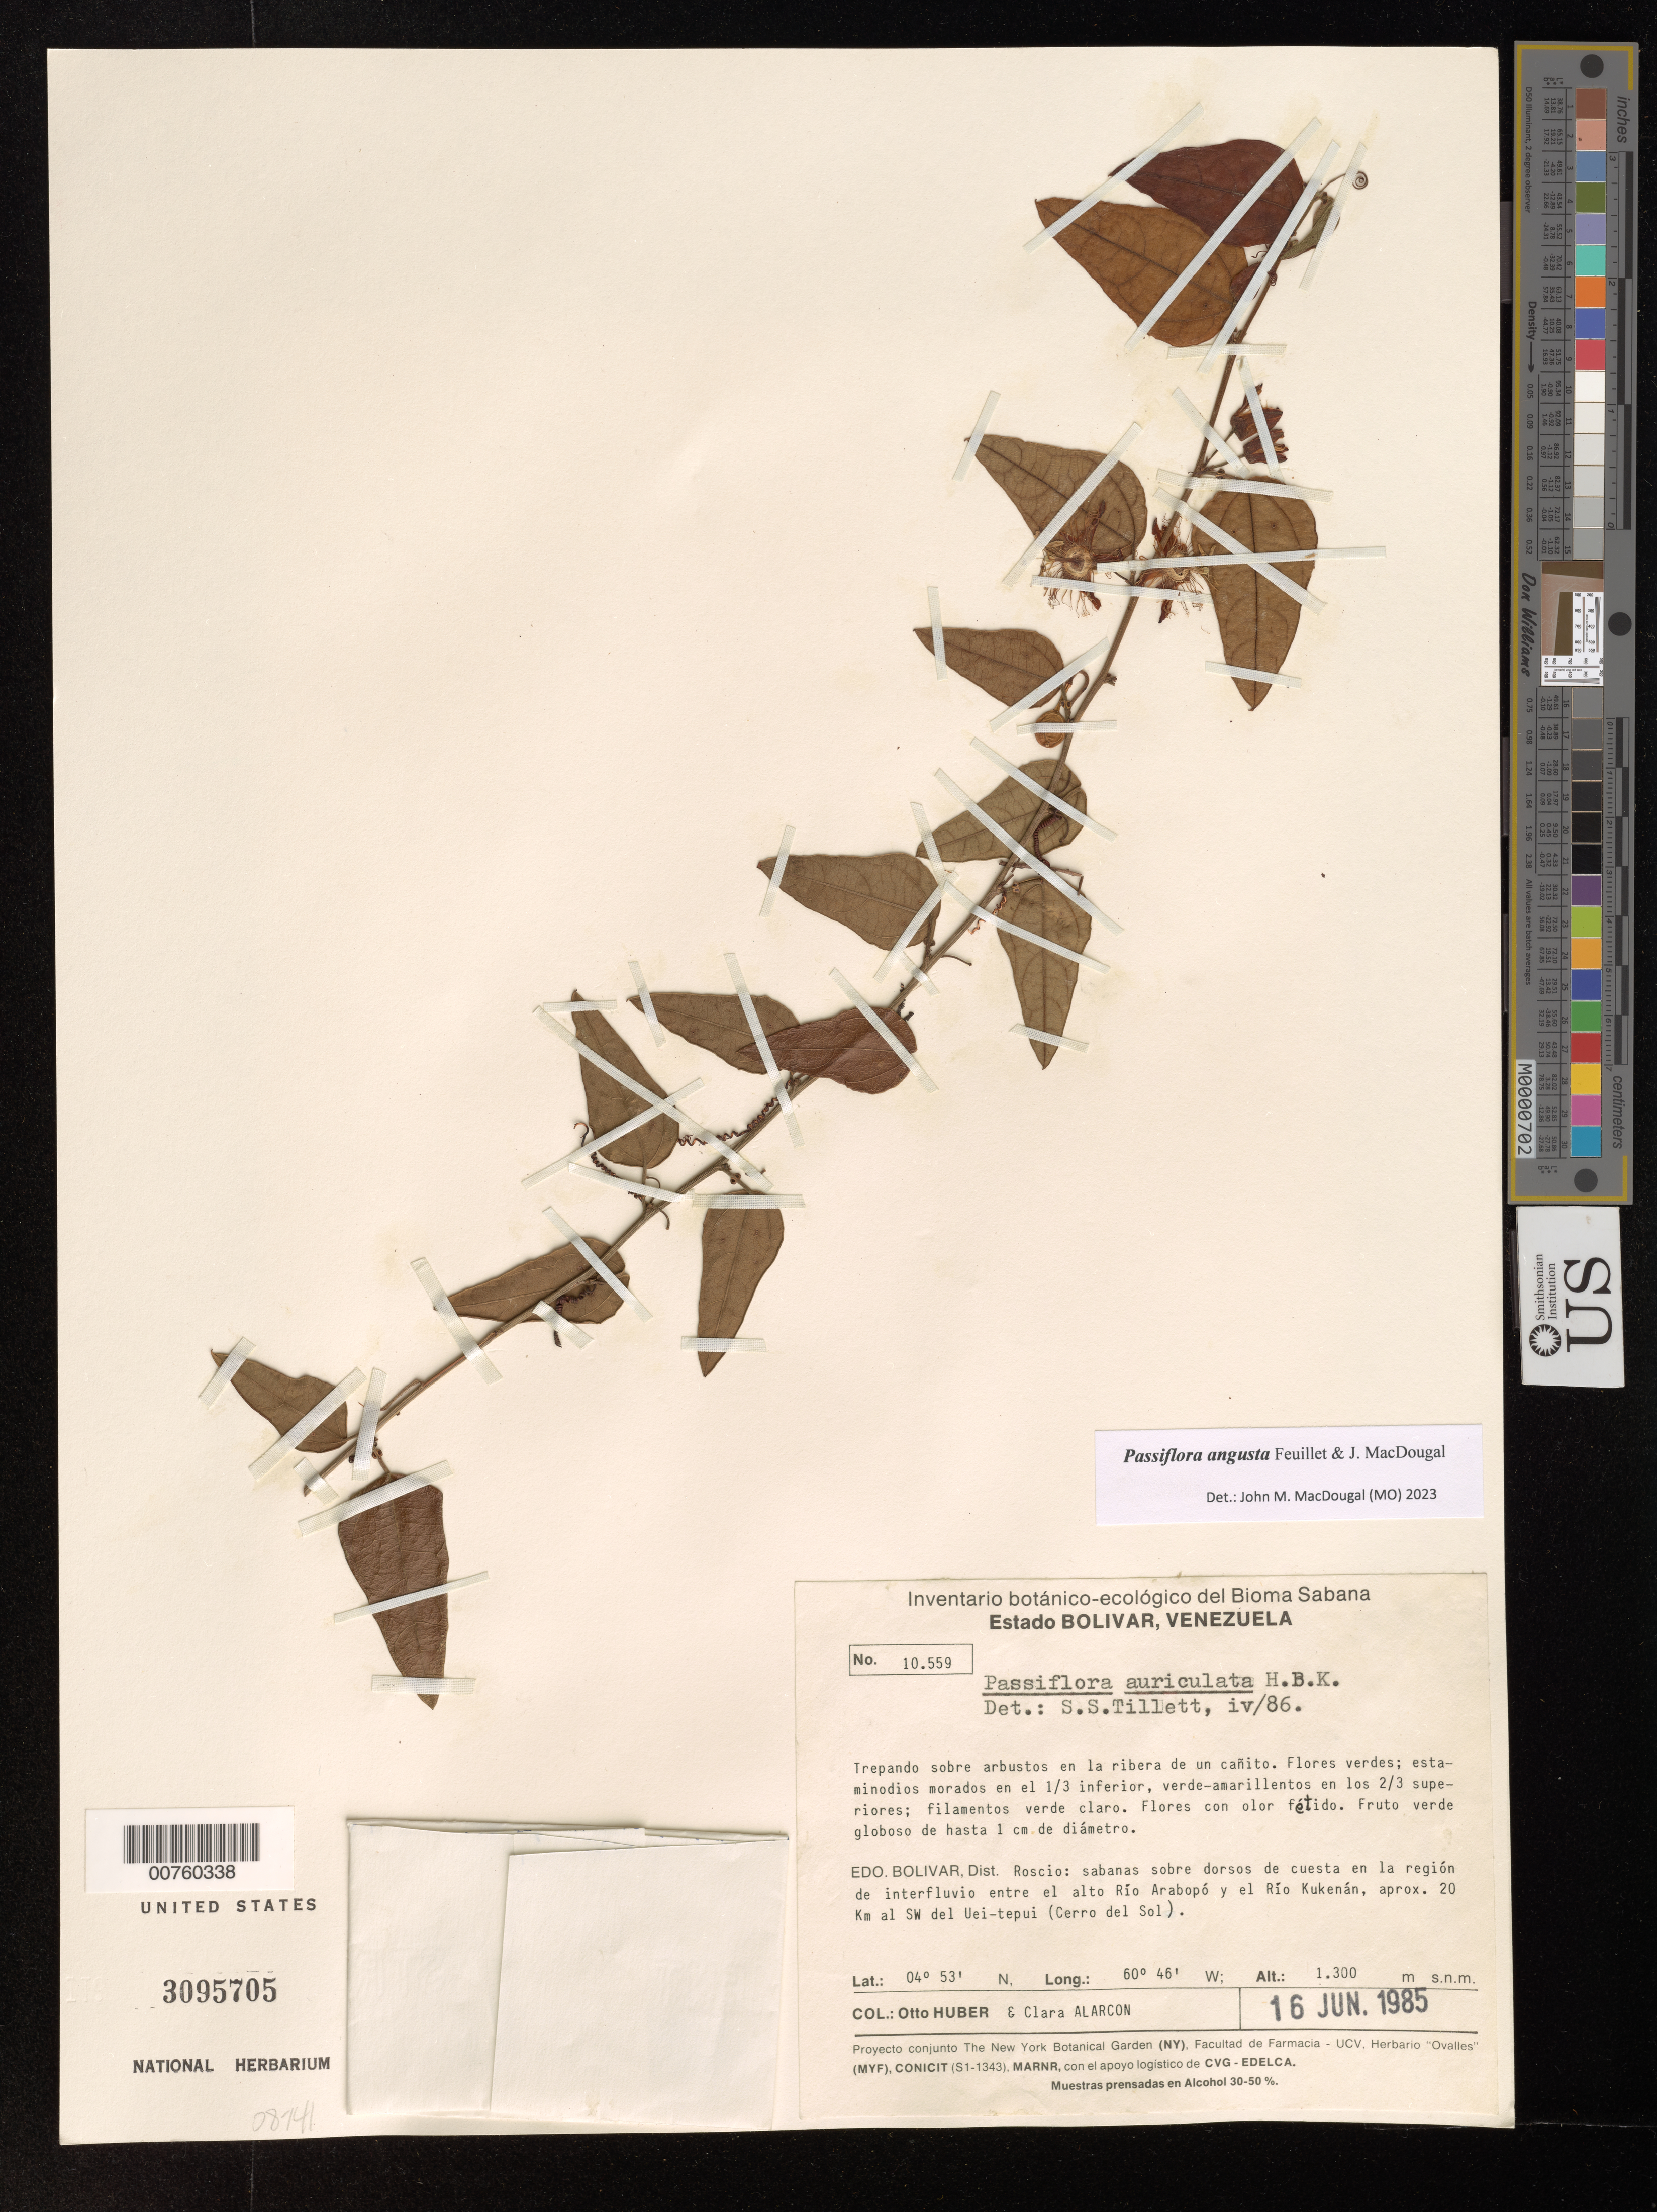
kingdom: Plantae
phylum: Tracheophyta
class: Magnoliopsida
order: Malpighiales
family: Passifloraceae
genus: Passiflora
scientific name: Passiflora angusta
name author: Feuillet & J.M. MacDougal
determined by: MacDougal, John M.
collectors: O. Huber & C. Alarcon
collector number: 10559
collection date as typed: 16-Jun-85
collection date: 1985-06-16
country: Venezuela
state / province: Bolívar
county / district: Roscio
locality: Río Arabopo to el Río Kukenán, aprox. 20 km al SW del Uei-tepuí (Cerro del Sol)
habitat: Sobre arbustos en la ribera de un canito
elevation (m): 1300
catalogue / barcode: US 3095705